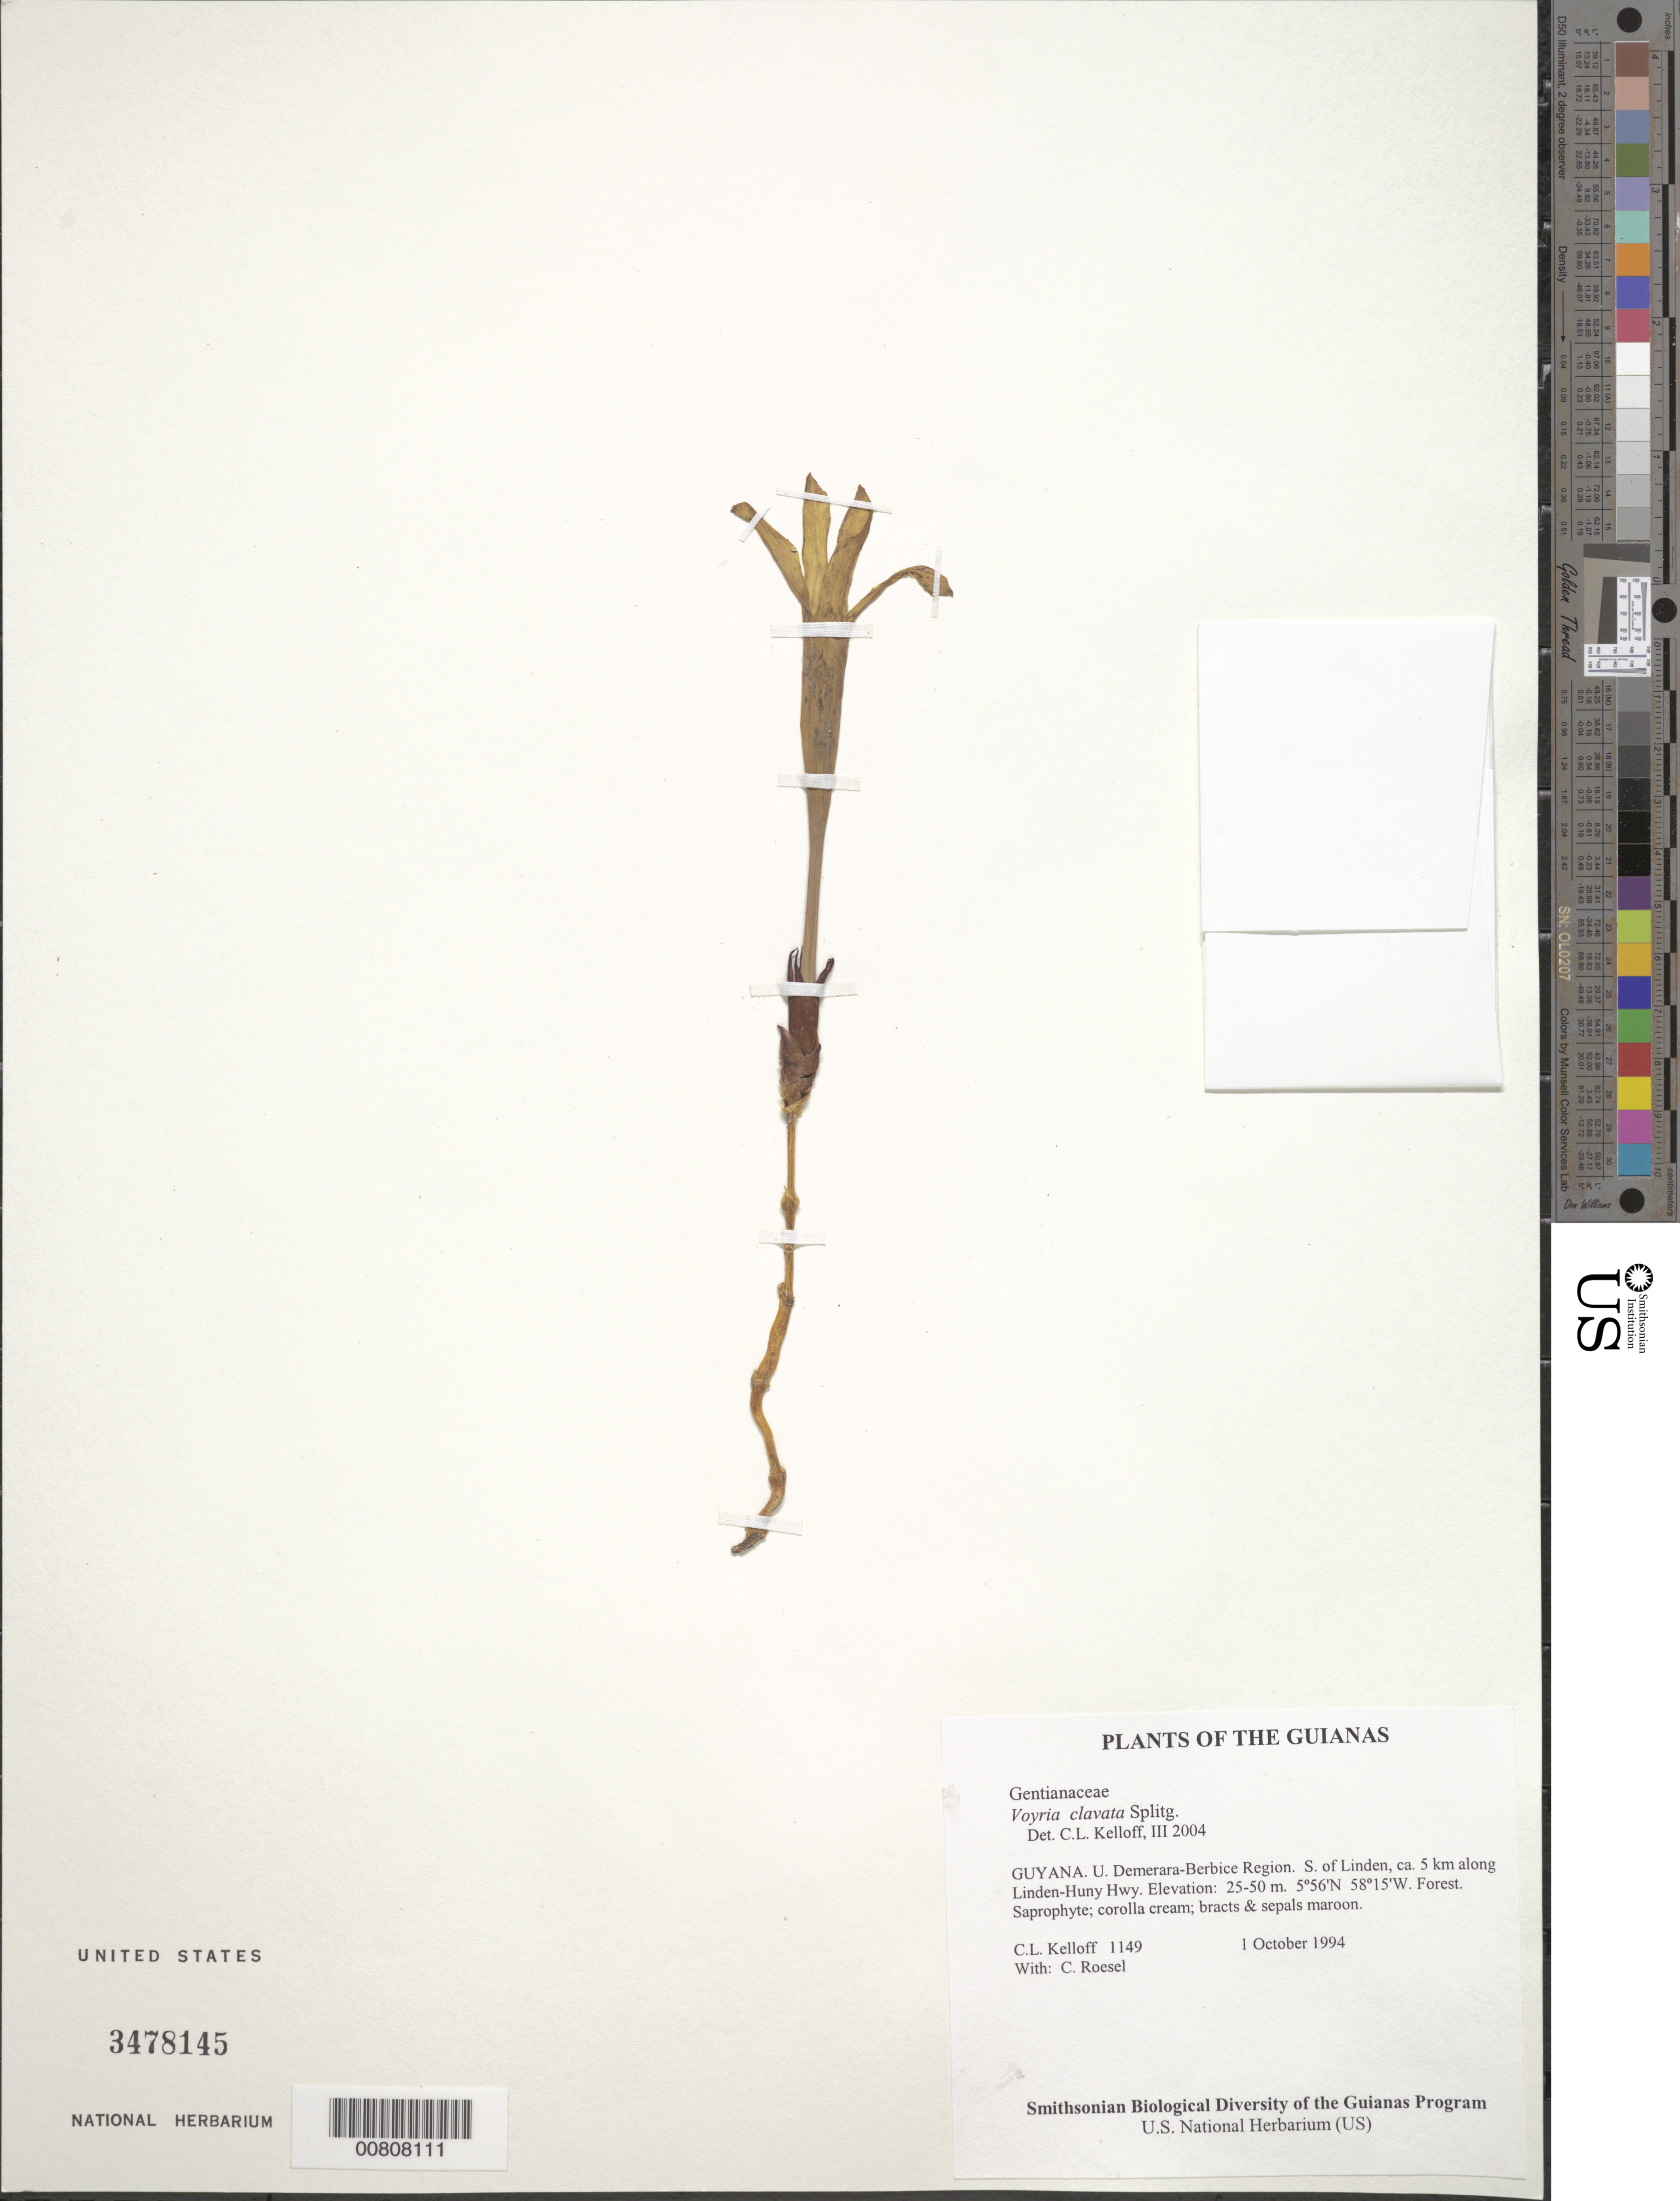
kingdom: Plantae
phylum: Tracheophyta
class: Magnoliopsida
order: Gentianales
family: Gentianaceae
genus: Voyria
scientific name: Voyria clavata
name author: Splitg.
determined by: Kelloff, Carol L., (US), Smithsonian Institution - National Museum of Natural History (UNITED STATES)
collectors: C. L. Kelloff & C. S. Roesel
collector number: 1149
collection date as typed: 1 October 1994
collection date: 1994-10-01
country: Guyana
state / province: U. Demerara-Berbice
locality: About 4 km N of Ituni, along Linden-Ituni Hwy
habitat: Forest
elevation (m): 25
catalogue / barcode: US 3478145